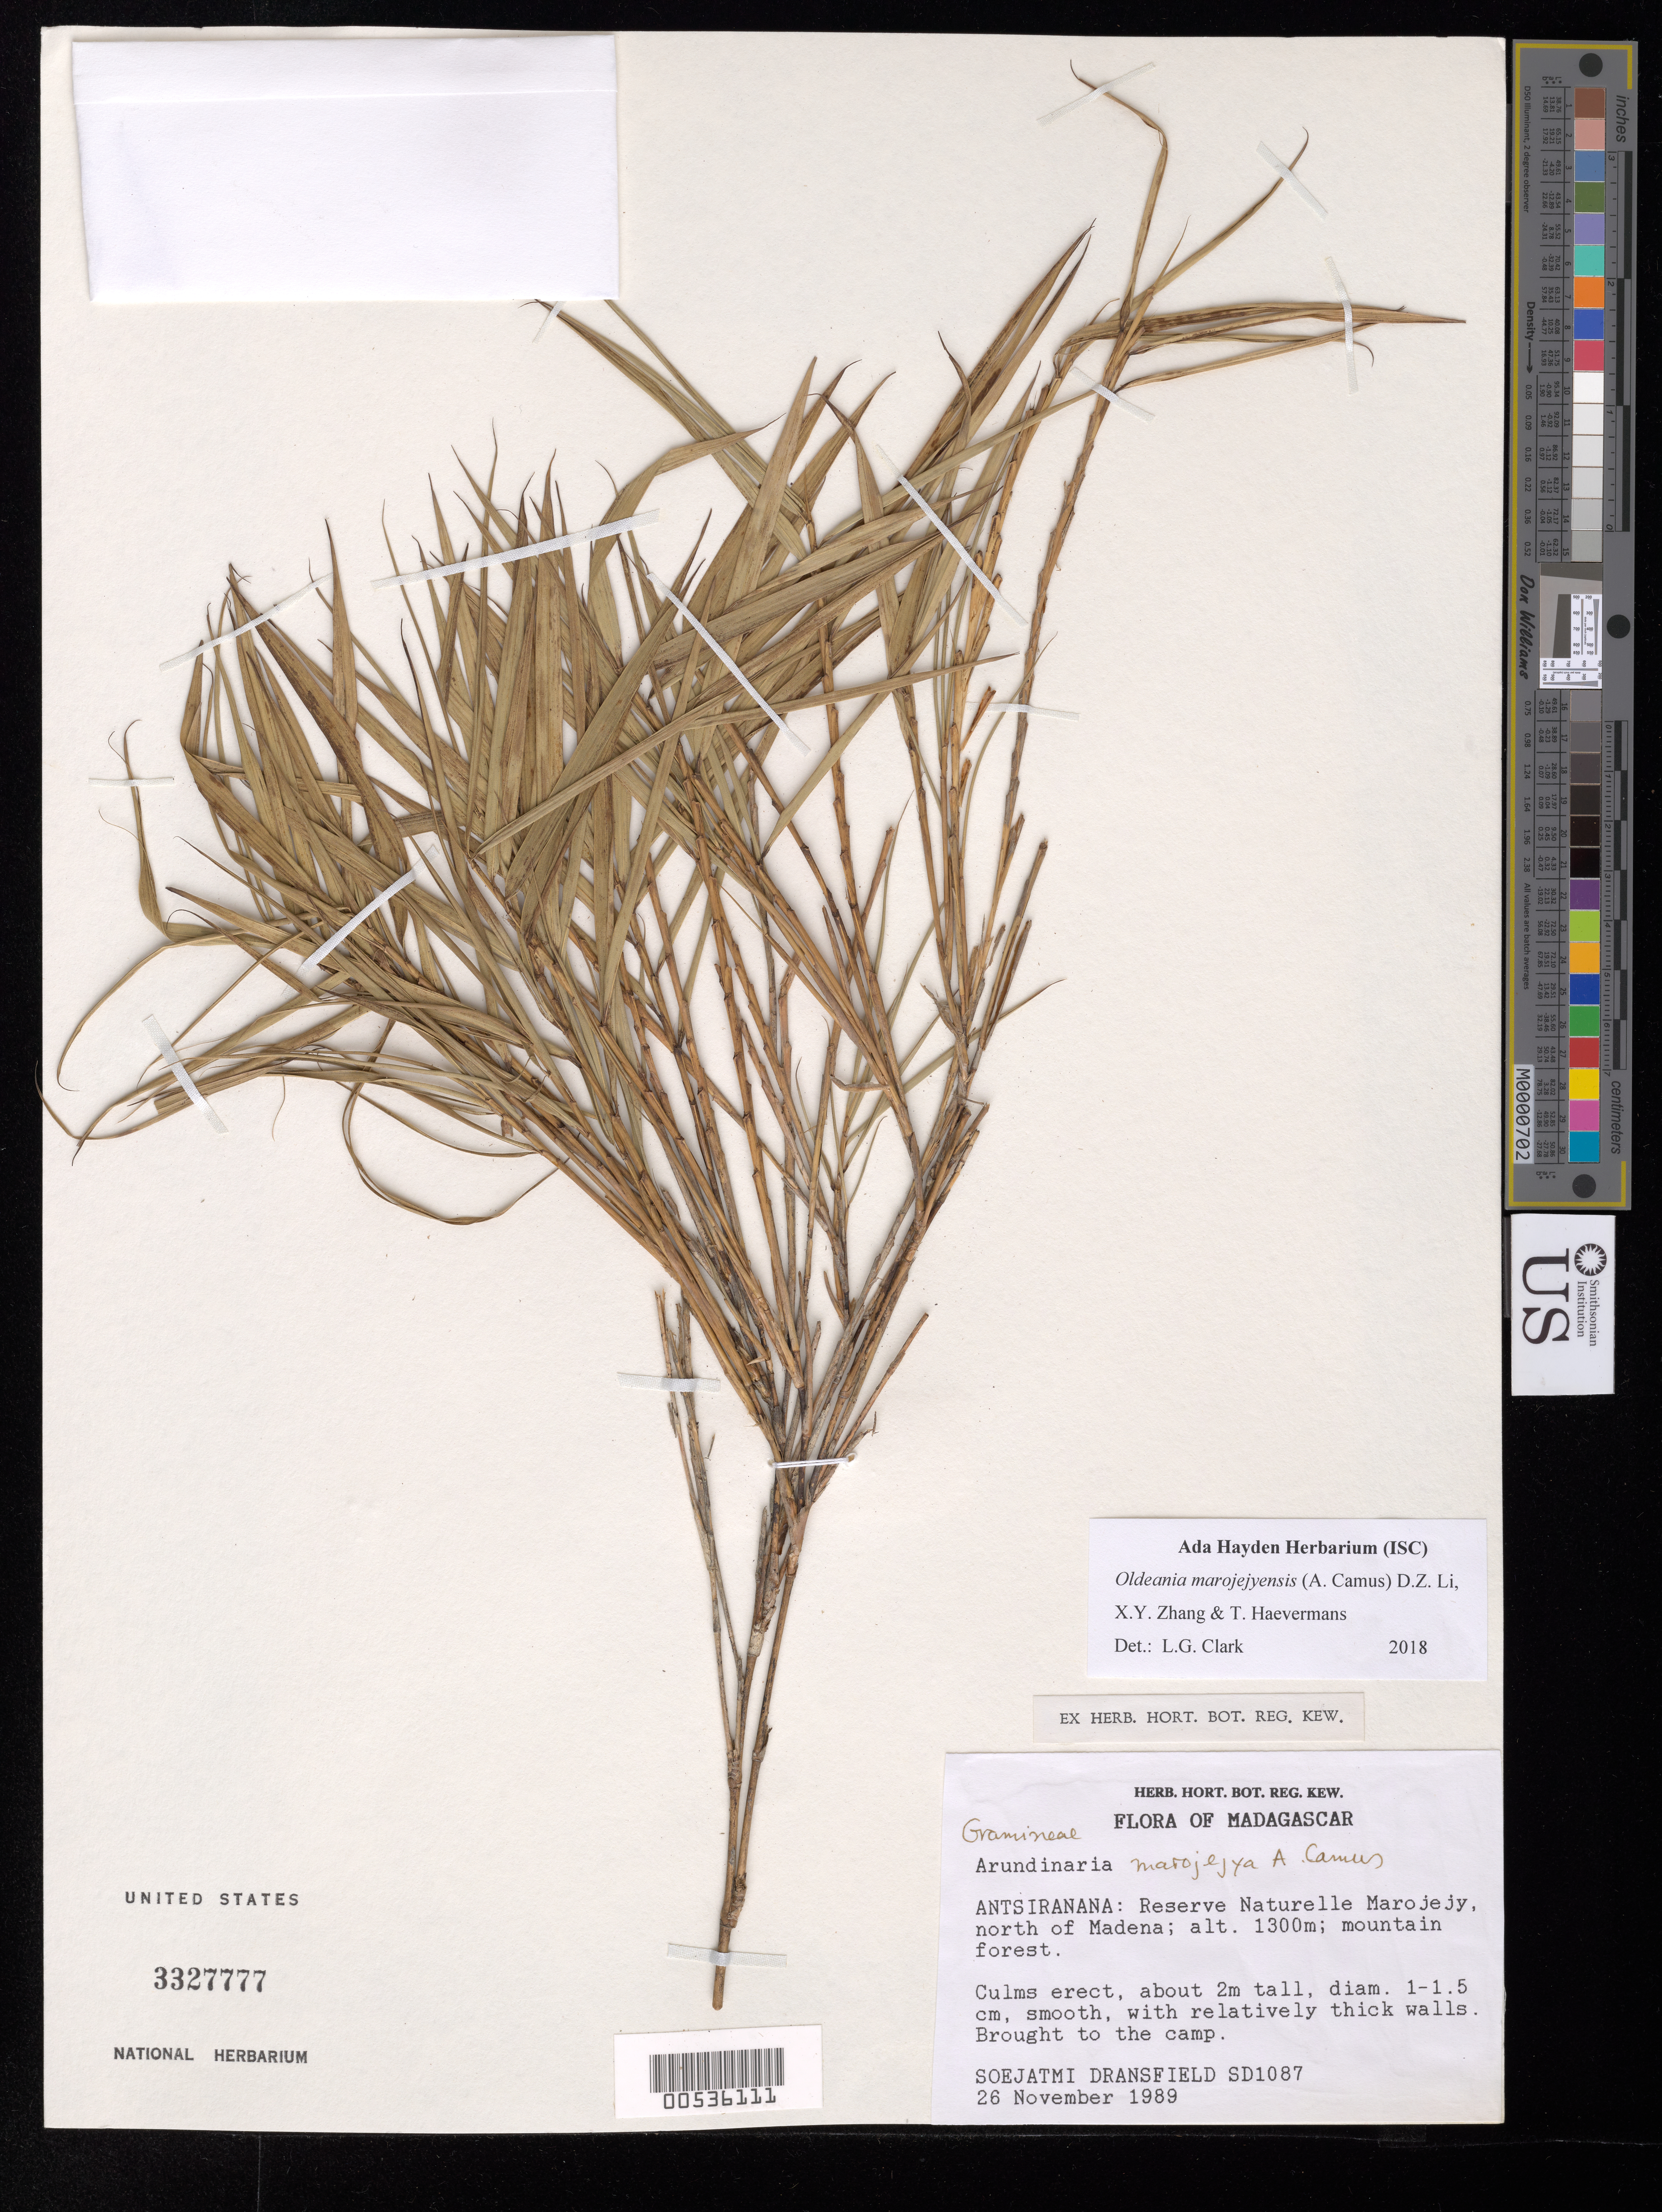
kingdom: Plantae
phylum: Tracheophyta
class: Liliopsida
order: Poales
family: Poaceae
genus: Oldeania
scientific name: Oldeania marojejyensis (A. Camus) D.Z. Li et al.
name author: (A. Camus) D.Z. Li & Y.J. Zhang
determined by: Clark, L. G.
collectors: S. Dransfield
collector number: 1087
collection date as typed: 26 Nov 1989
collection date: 1989-11-26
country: Madagascar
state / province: Sava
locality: Marojejy nature reserve, n of madena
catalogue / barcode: US 3327777